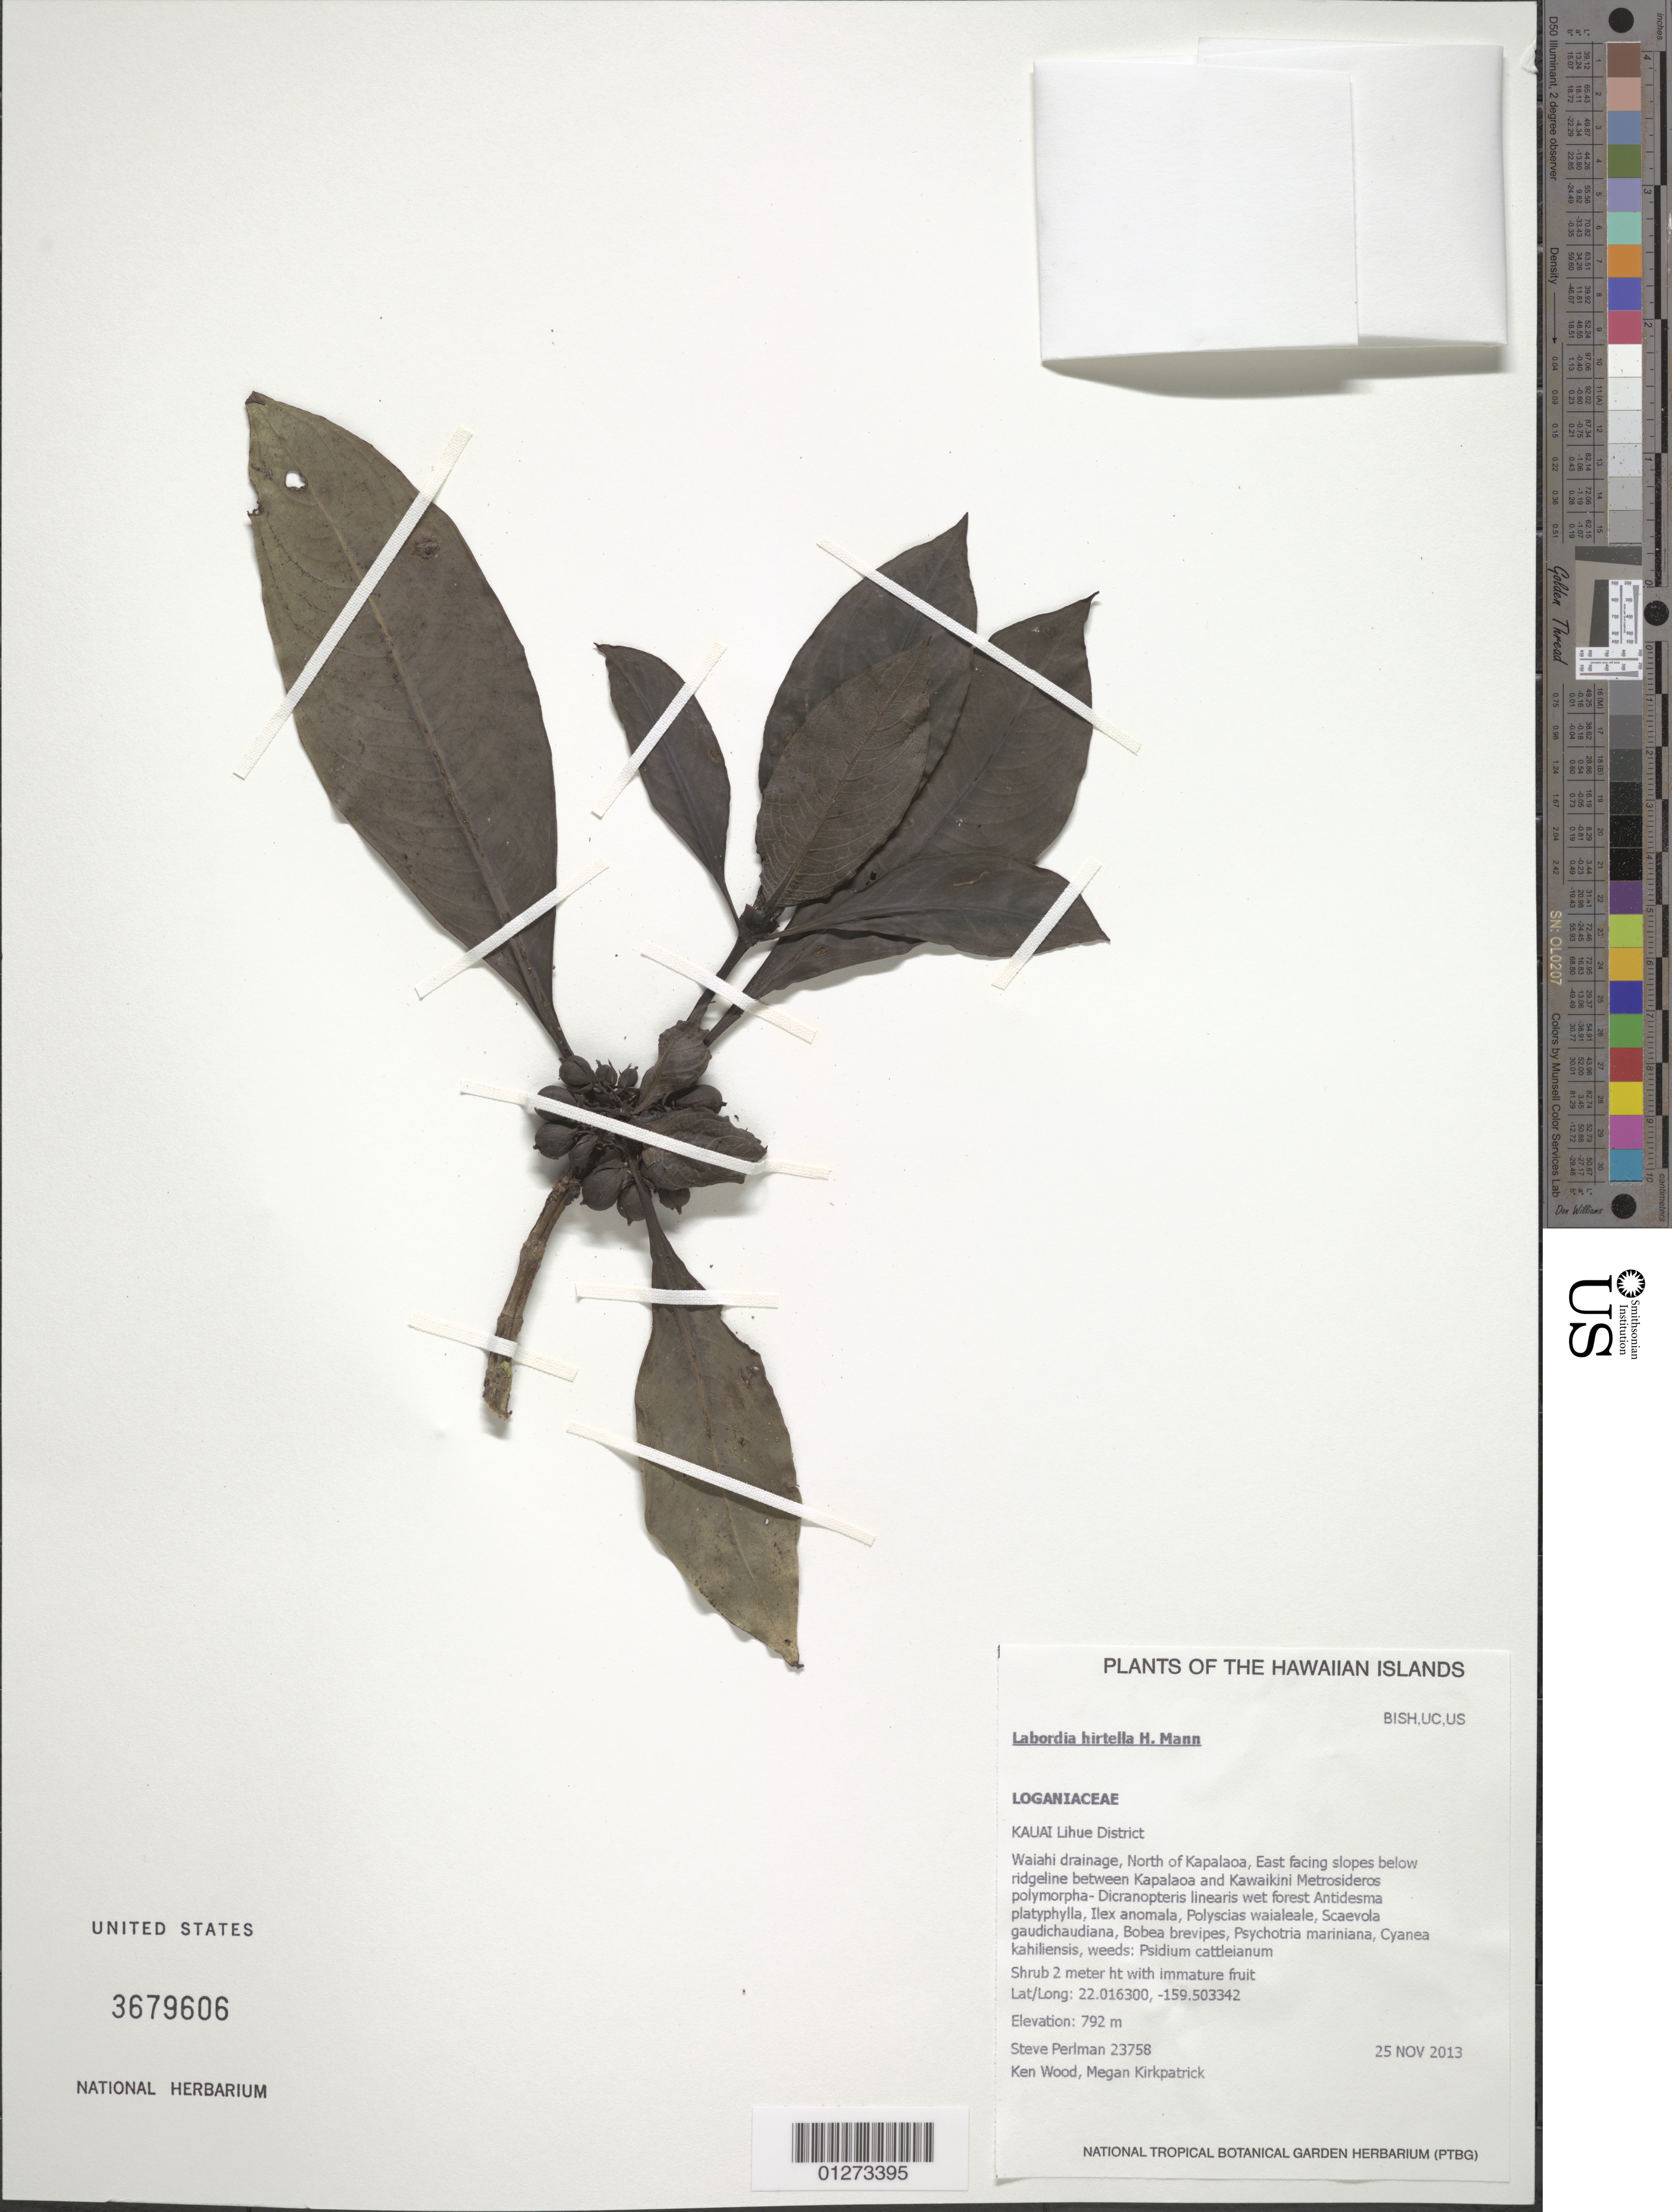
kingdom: Plantae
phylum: Tracheophyta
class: Magnoliopsida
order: Gentianales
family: Loganiaceae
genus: Geniostoma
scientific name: Geniostoma hirtellum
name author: (H. Mann) Byng & Christenh.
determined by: Wagner, W. L., (BOT), Smithsonian Institution - National Museum of Natural History (UNITED STATES)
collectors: S. P. Perlman, K. R. Wood & M. Kirkpatrick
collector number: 23758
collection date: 2013-11-25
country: United States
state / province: Hawaii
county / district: Kauai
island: Kaua'i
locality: Lihue District, Waiahi Drainage, North of Kapalaoa, east facing slopes below ridgeline between Kapalaoa and Kawaikini.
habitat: Wet forest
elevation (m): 792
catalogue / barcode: US 3679606